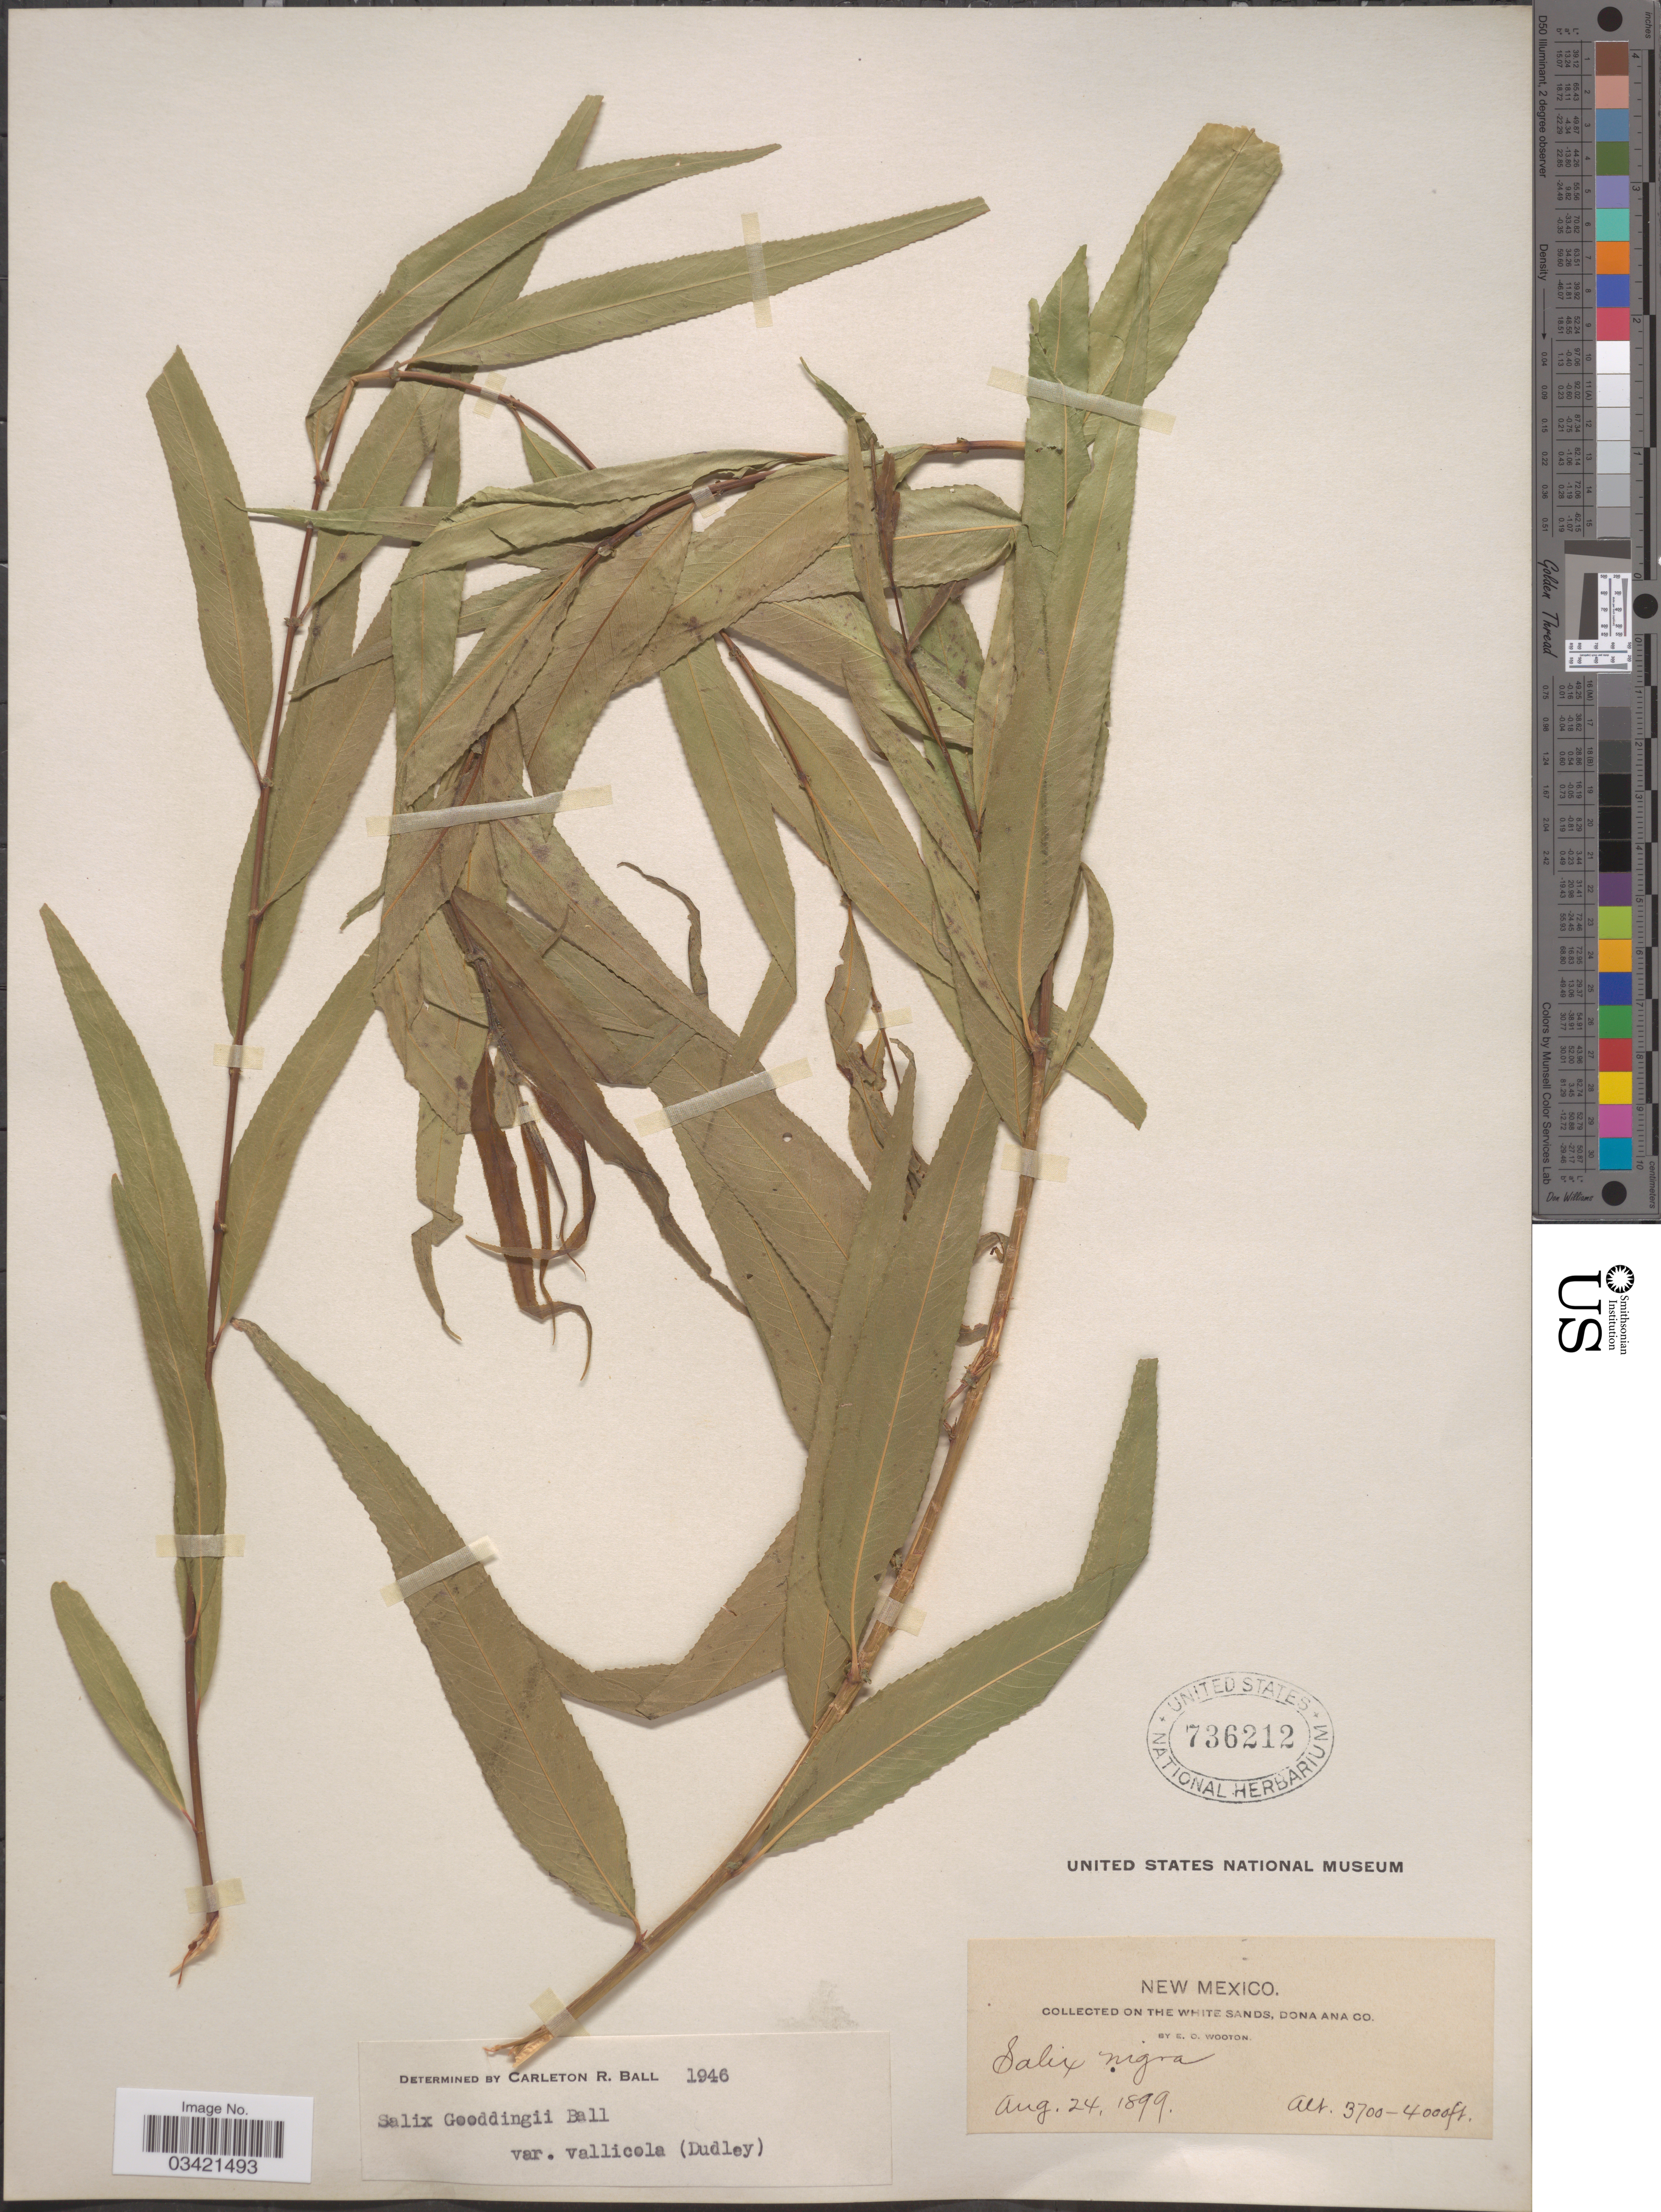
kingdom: Plantae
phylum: Tracheophyta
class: Magnoliopsida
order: Malpighiales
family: Salicaceae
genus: Salix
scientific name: Salix gooddingii var. vallicola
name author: (Dudley) C.R. Ball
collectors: E. O. Wooton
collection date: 1899-08-24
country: United States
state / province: New Mexico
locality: The White Sands, Dona Ana Co.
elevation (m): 1128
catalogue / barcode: US 736212